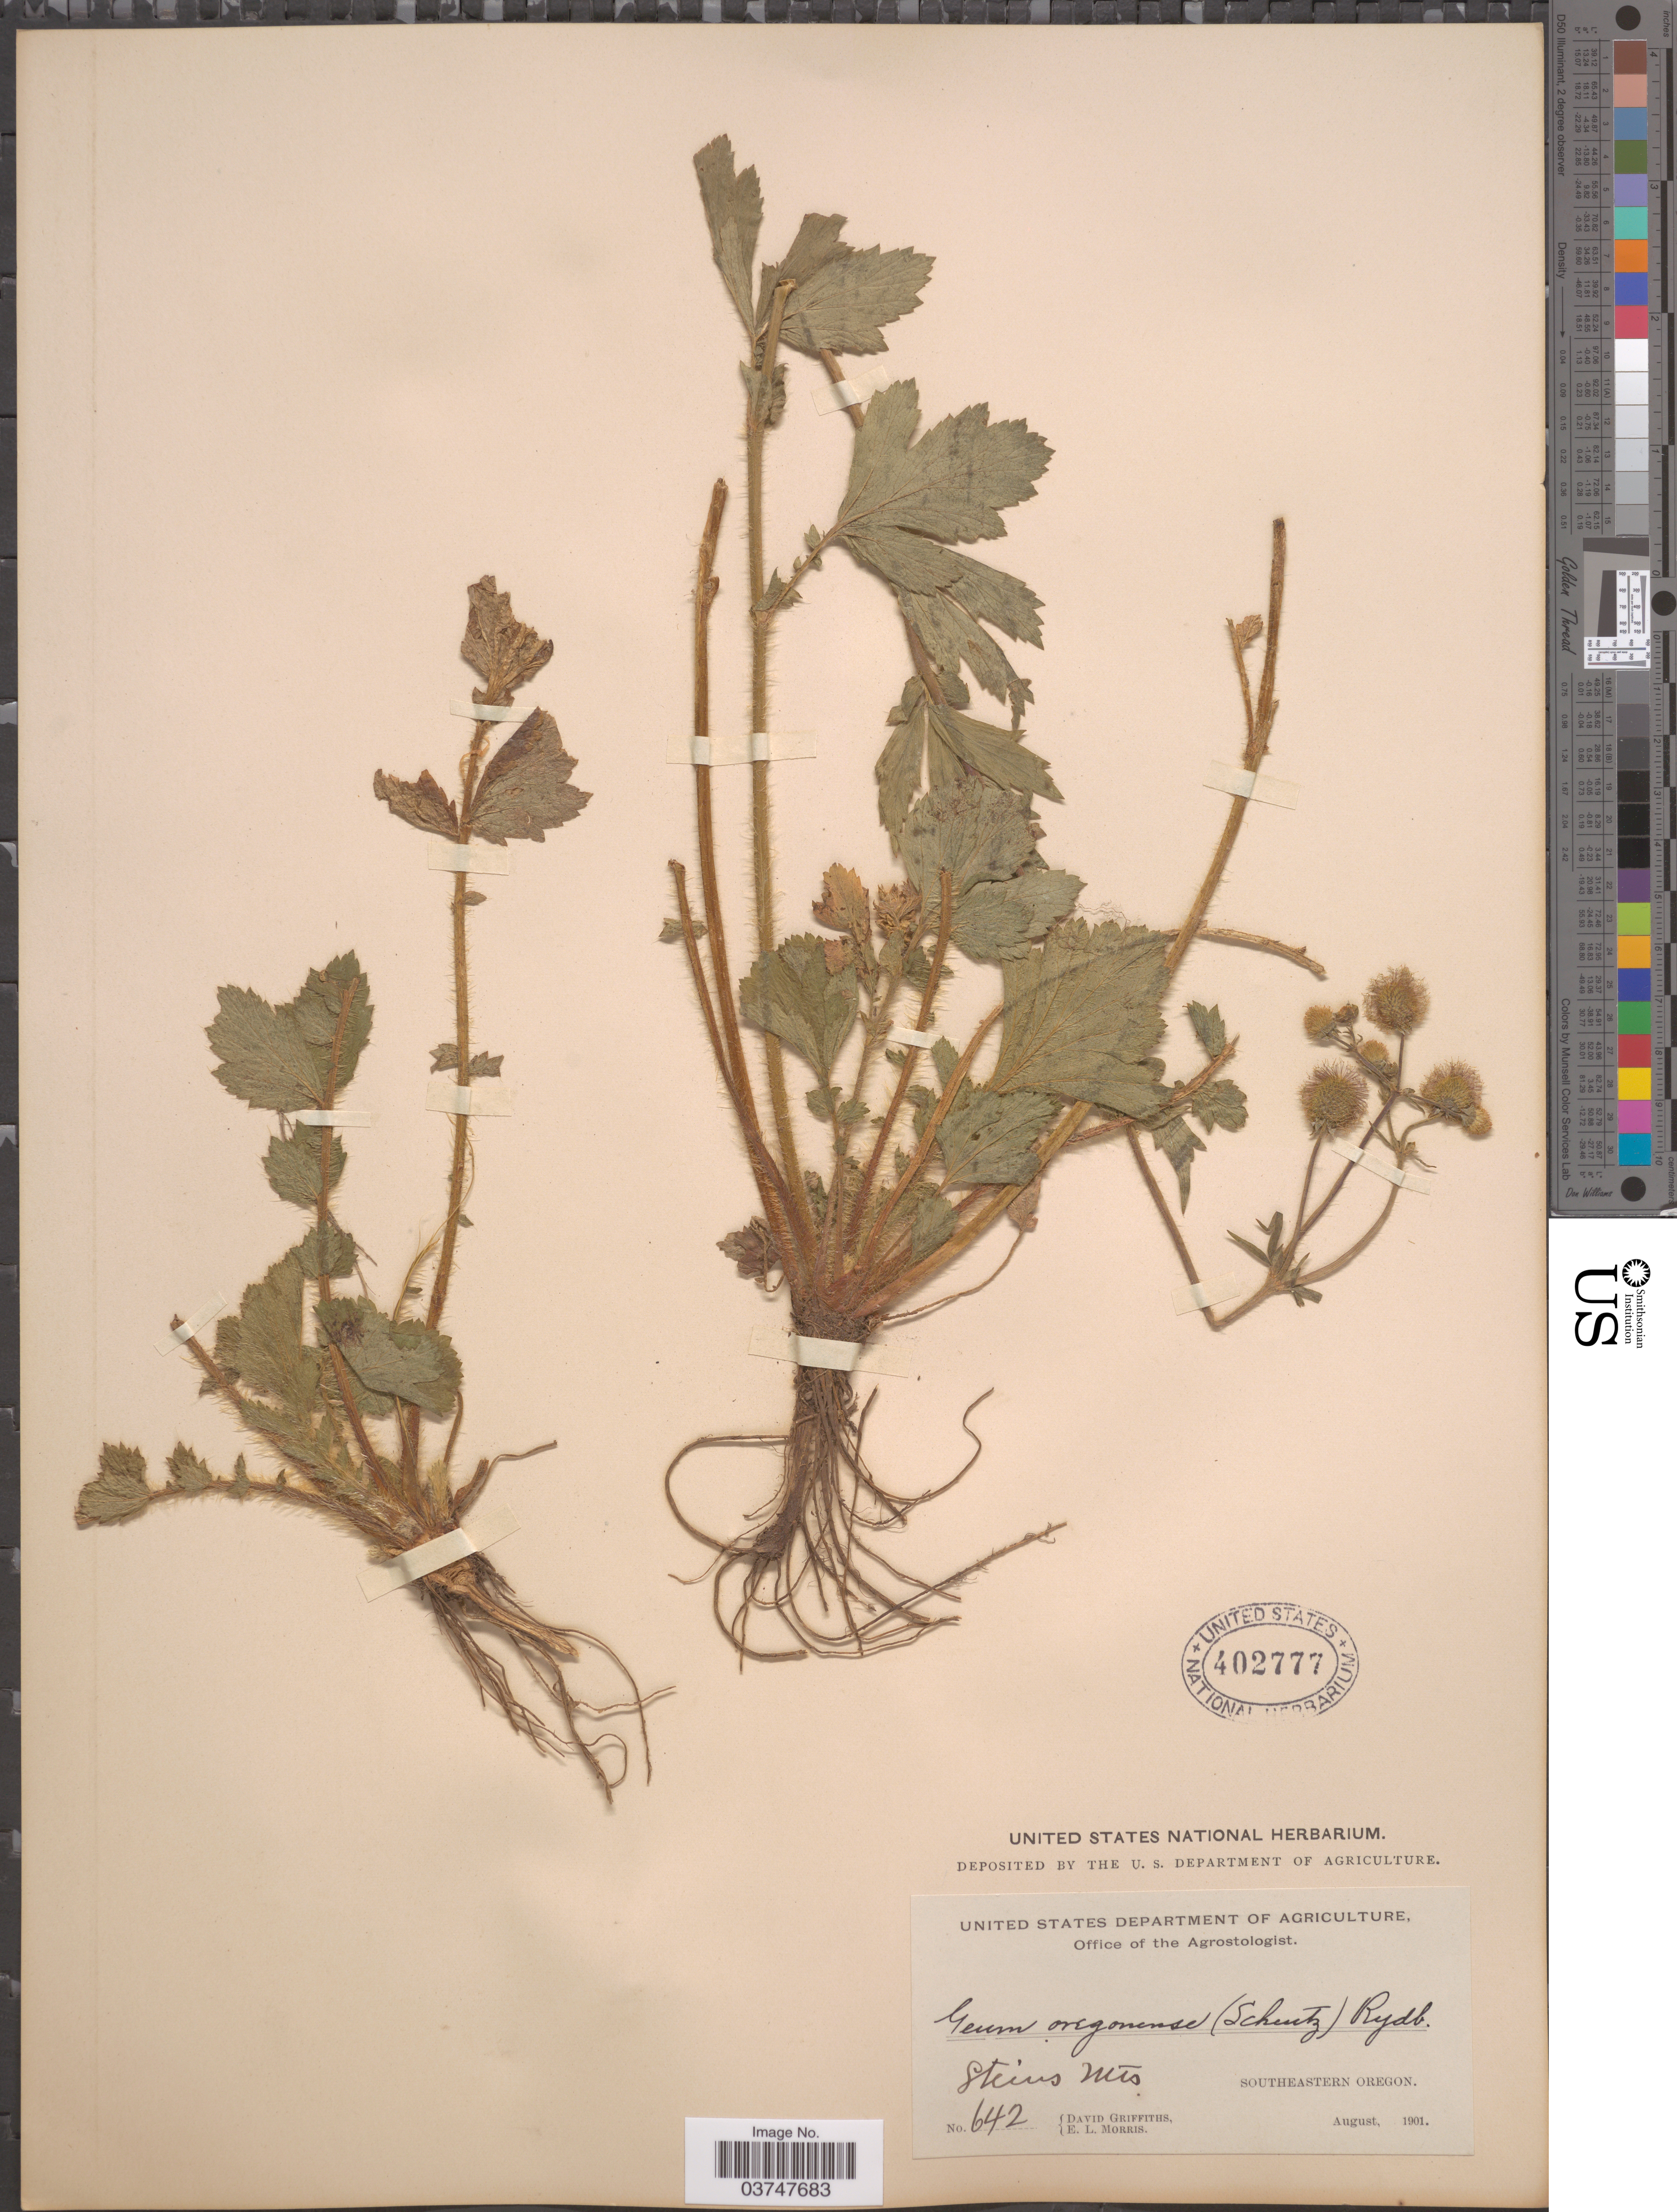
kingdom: Plantae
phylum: Tracheophyta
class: Magnoliopsida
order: Rosales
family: Rosaceae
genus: Geum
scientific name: Geum oregonense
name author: Rydb.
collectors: D. Griffiths & E. Morris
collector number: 642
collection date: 1901-08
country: United States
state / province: Oregon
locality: Steins Mts. Southeastern Oregon.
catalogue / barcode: US 402777